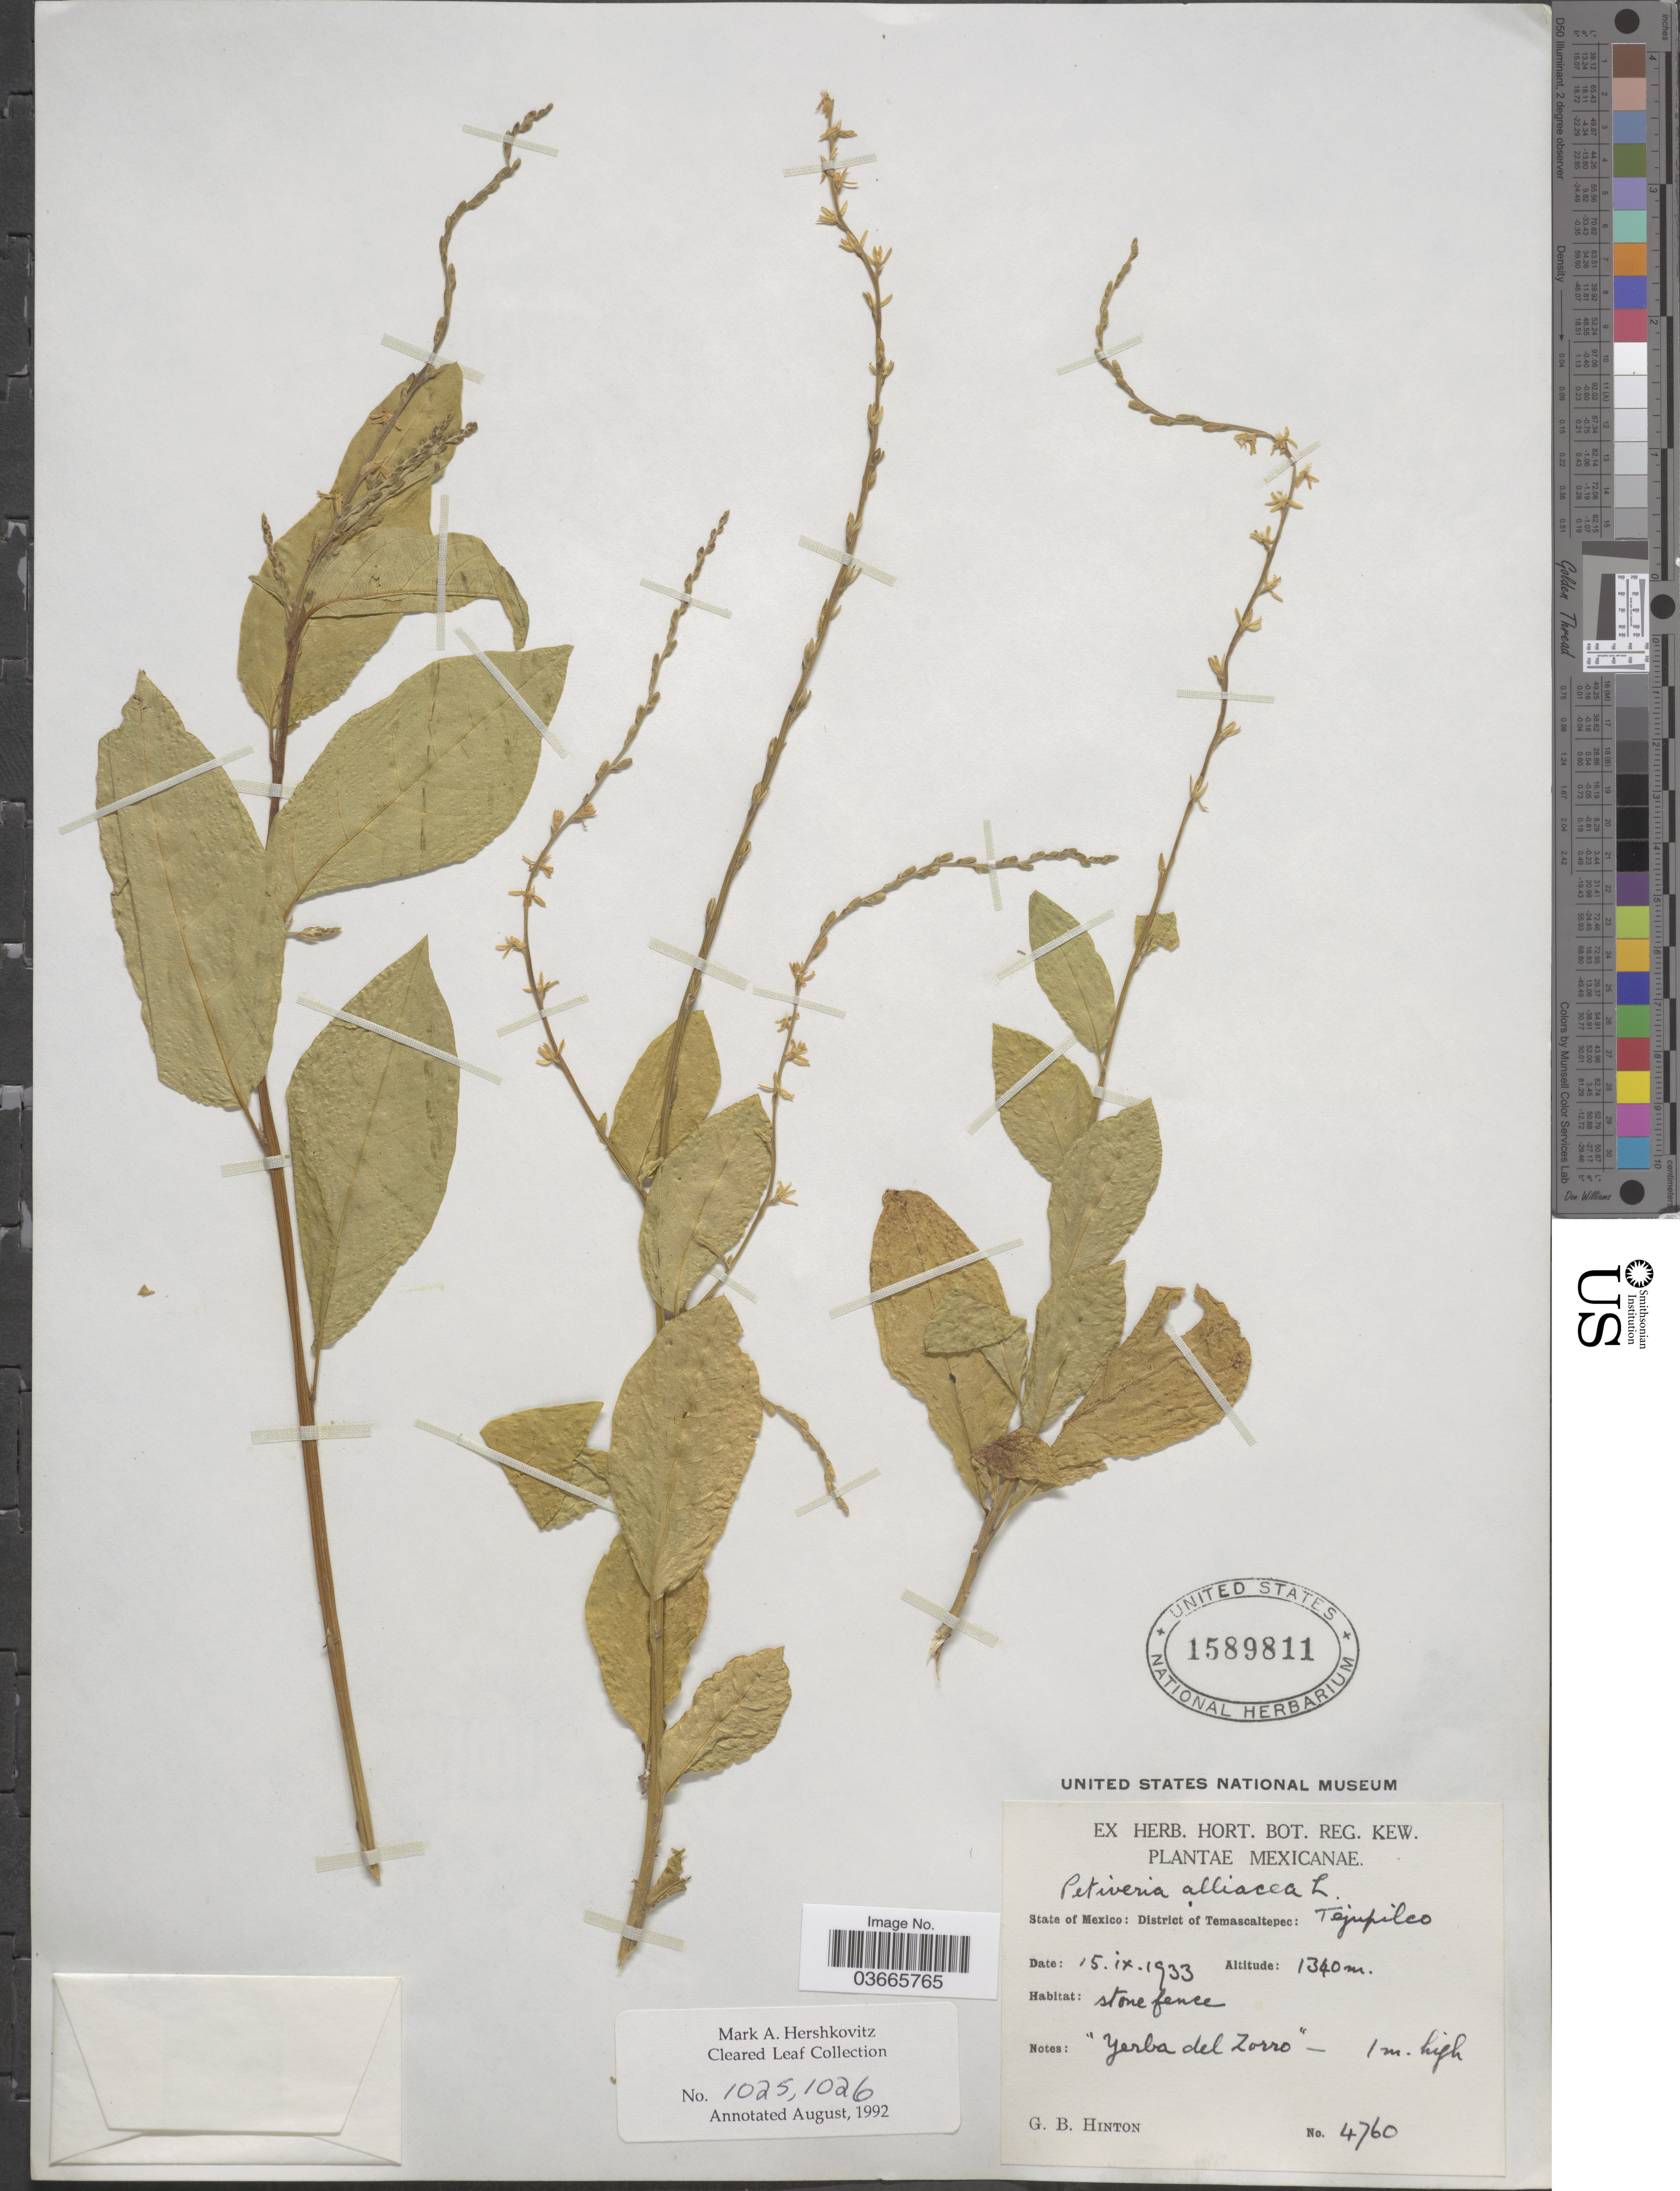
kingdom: Plantae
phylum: Tracheophyta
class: Magnoliopsida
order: Caryophyllales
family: Phytolaccaceae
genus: Petiveria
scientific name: Petiveria alliacea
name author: L.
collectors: G. B. Hinton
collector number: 4760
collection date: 1933-09-15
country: Mexico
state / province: México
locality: District of Temascaltepec: Tejupilco.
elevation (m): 1340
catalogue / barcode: US 1589811